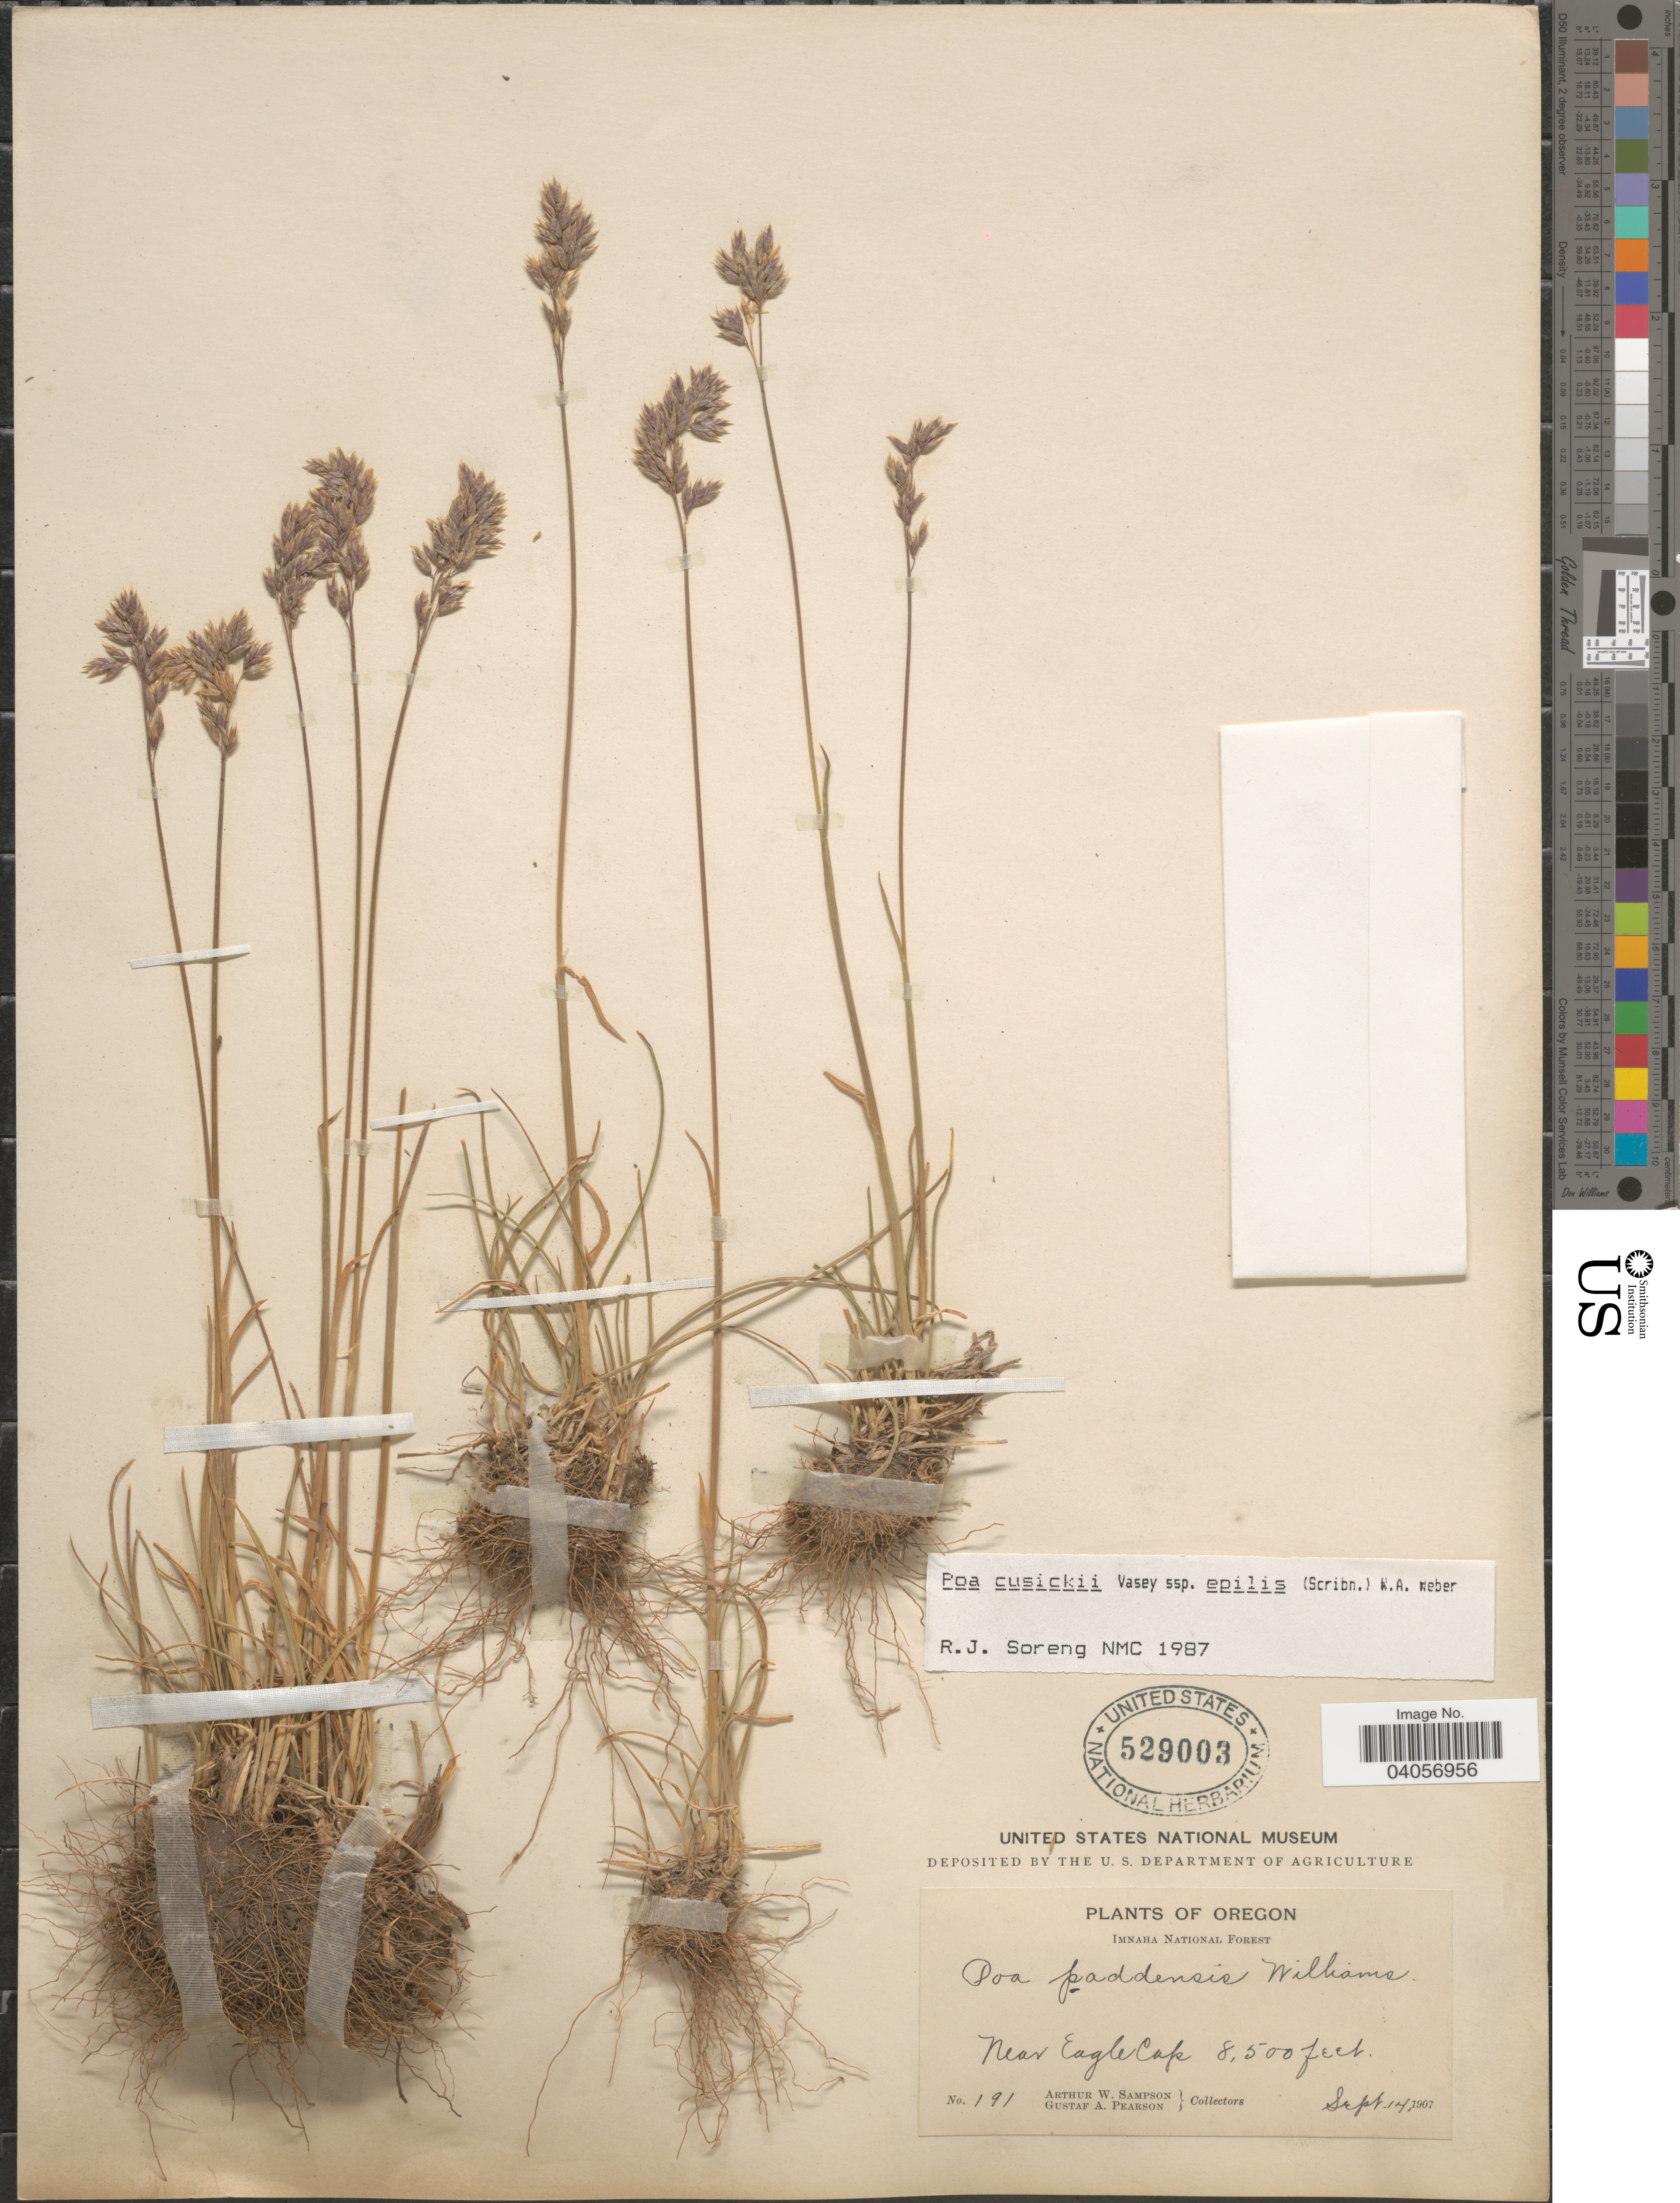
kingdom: Plantae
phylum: Tracheophyta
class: Liliopsida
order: Poales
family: Poaceae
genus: Poa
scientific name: Poa cusickii subsp. epilis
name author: (Scribn.) W.A. Weber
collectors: A. Sampson & G. Pearson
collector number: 191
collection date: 1907-09-17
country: United States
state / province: Oregon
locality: Imnaha National Forest. Near Eagle Cape.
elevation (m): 2591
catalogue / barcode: US 529003